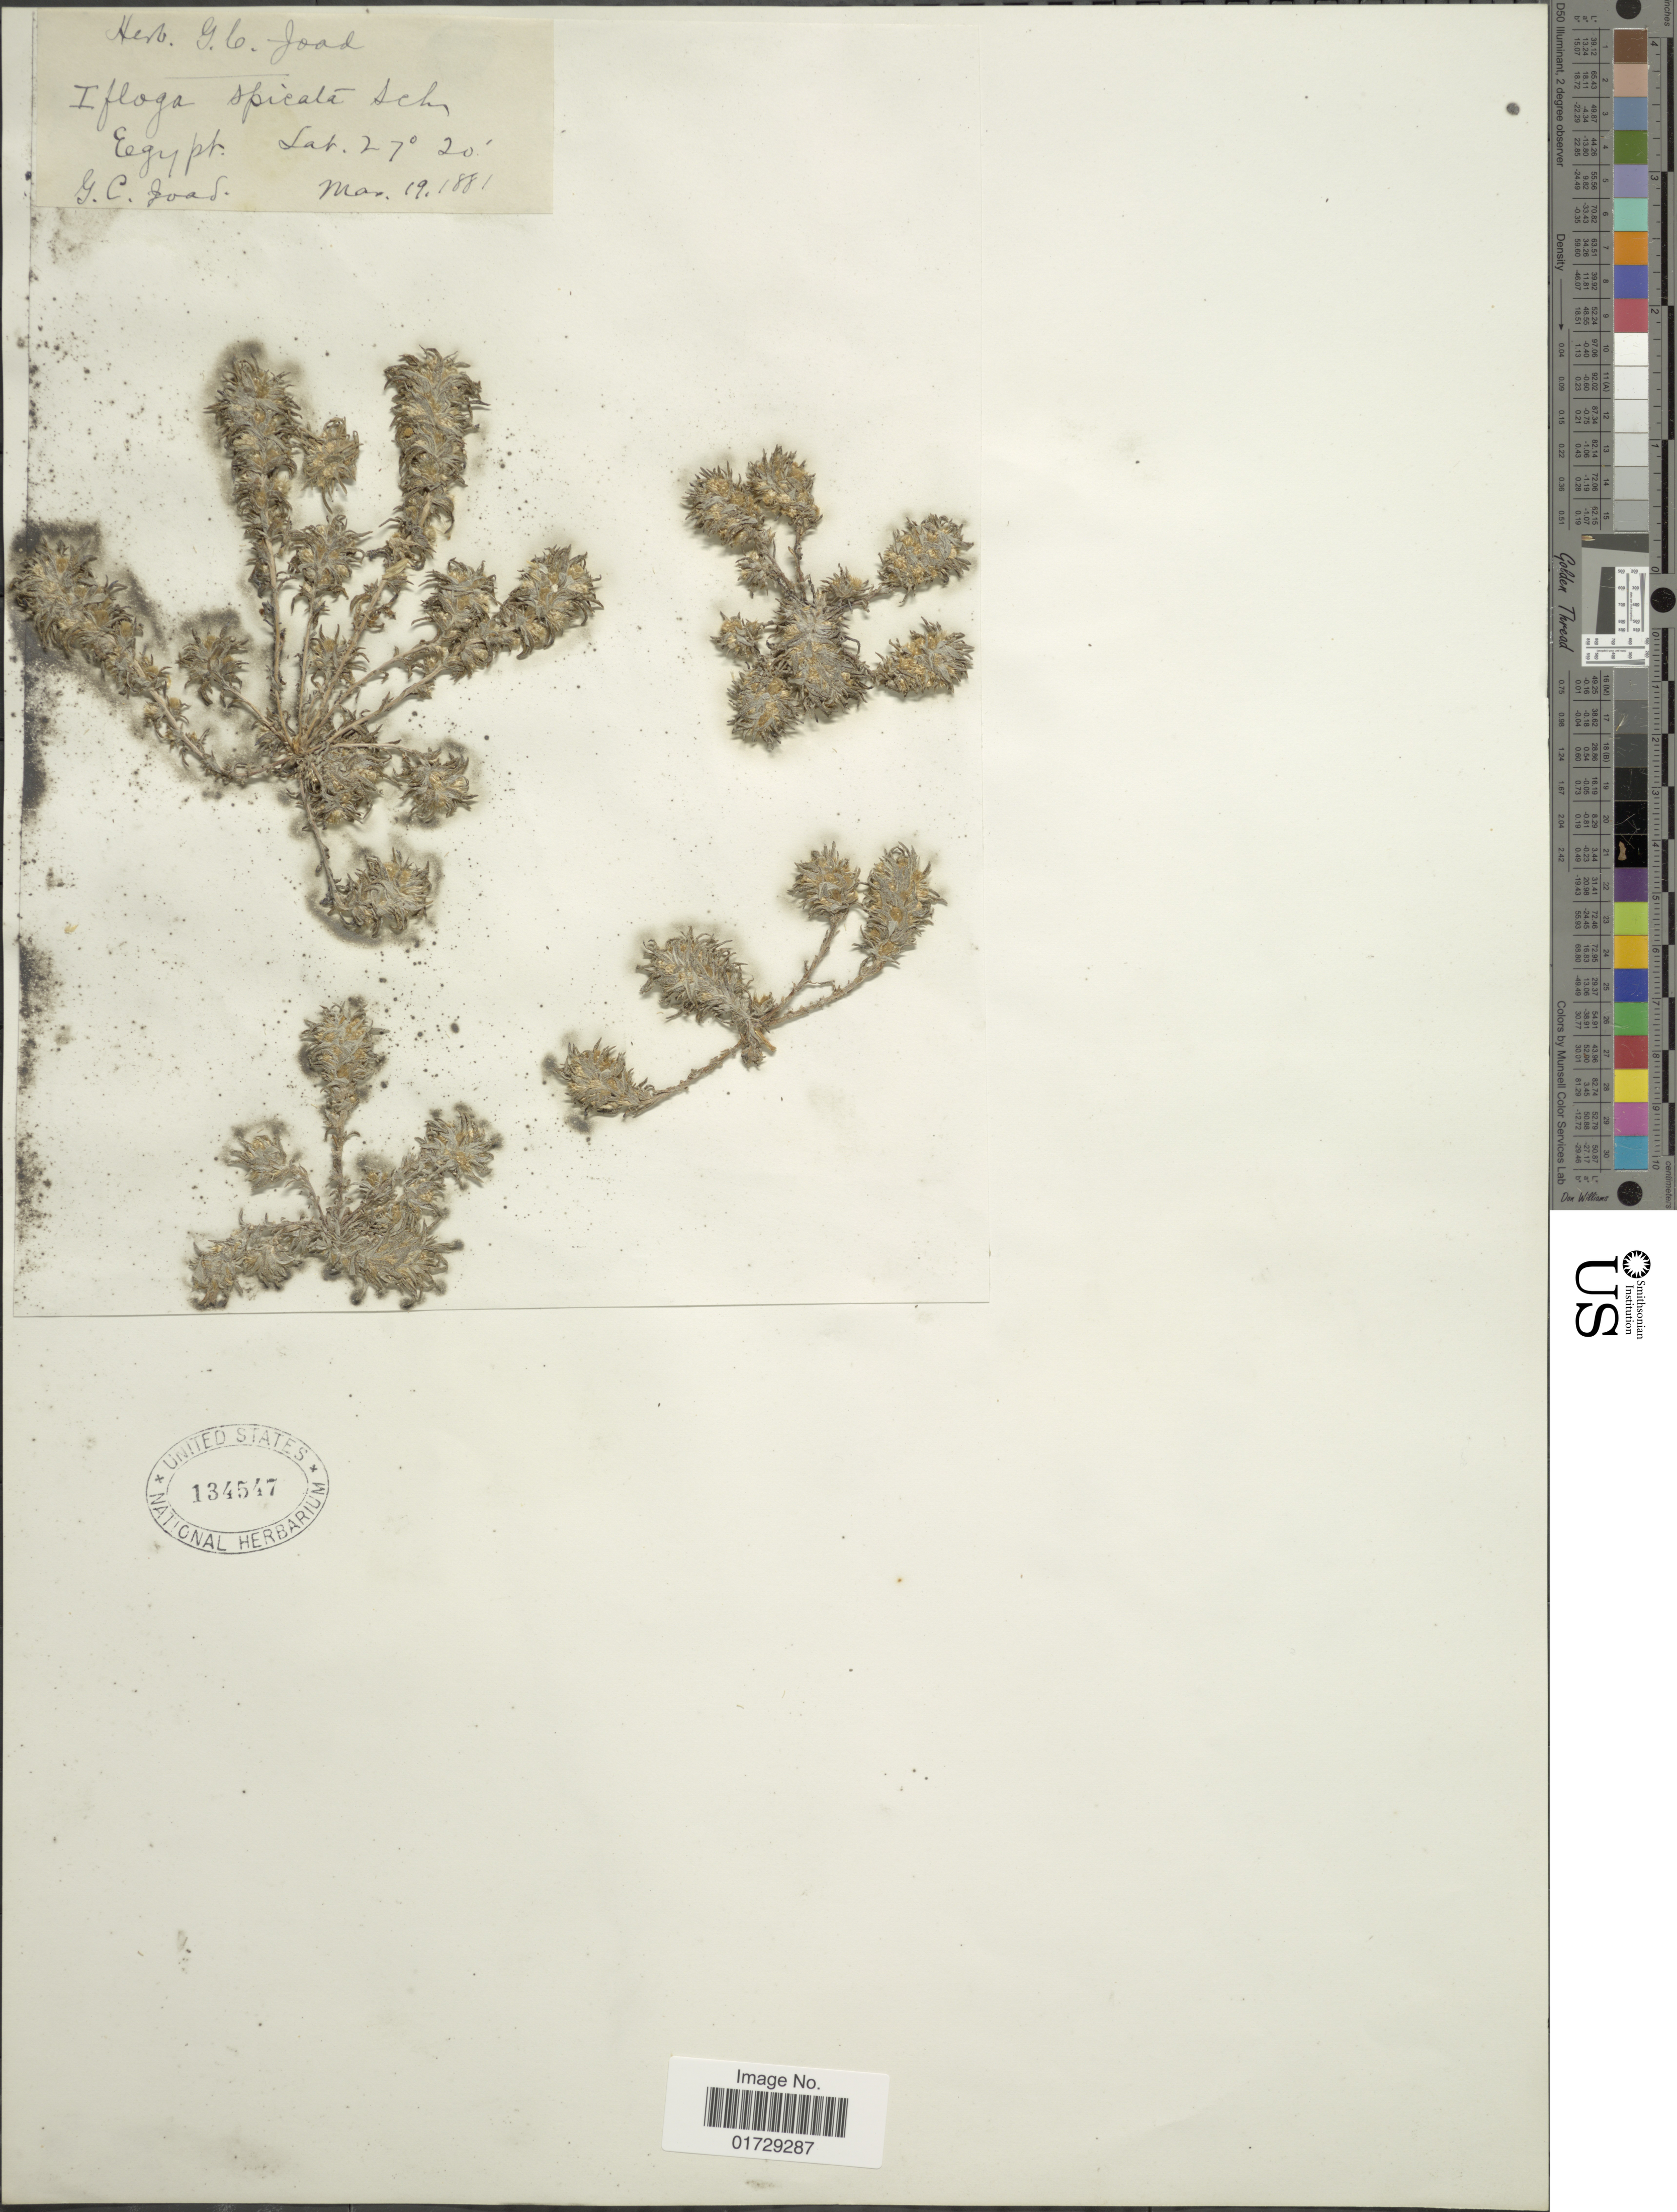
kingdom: Plantae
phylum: Tracheophyta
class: Magnoliopsida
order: Asterales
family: Asteraceae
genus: Ifloga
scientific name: Ifloga spicata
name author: (Forssk.) Sch. Bip.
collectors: G. Joad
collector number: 1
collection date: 1881-03-19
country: Egypt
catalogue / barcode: US 134547